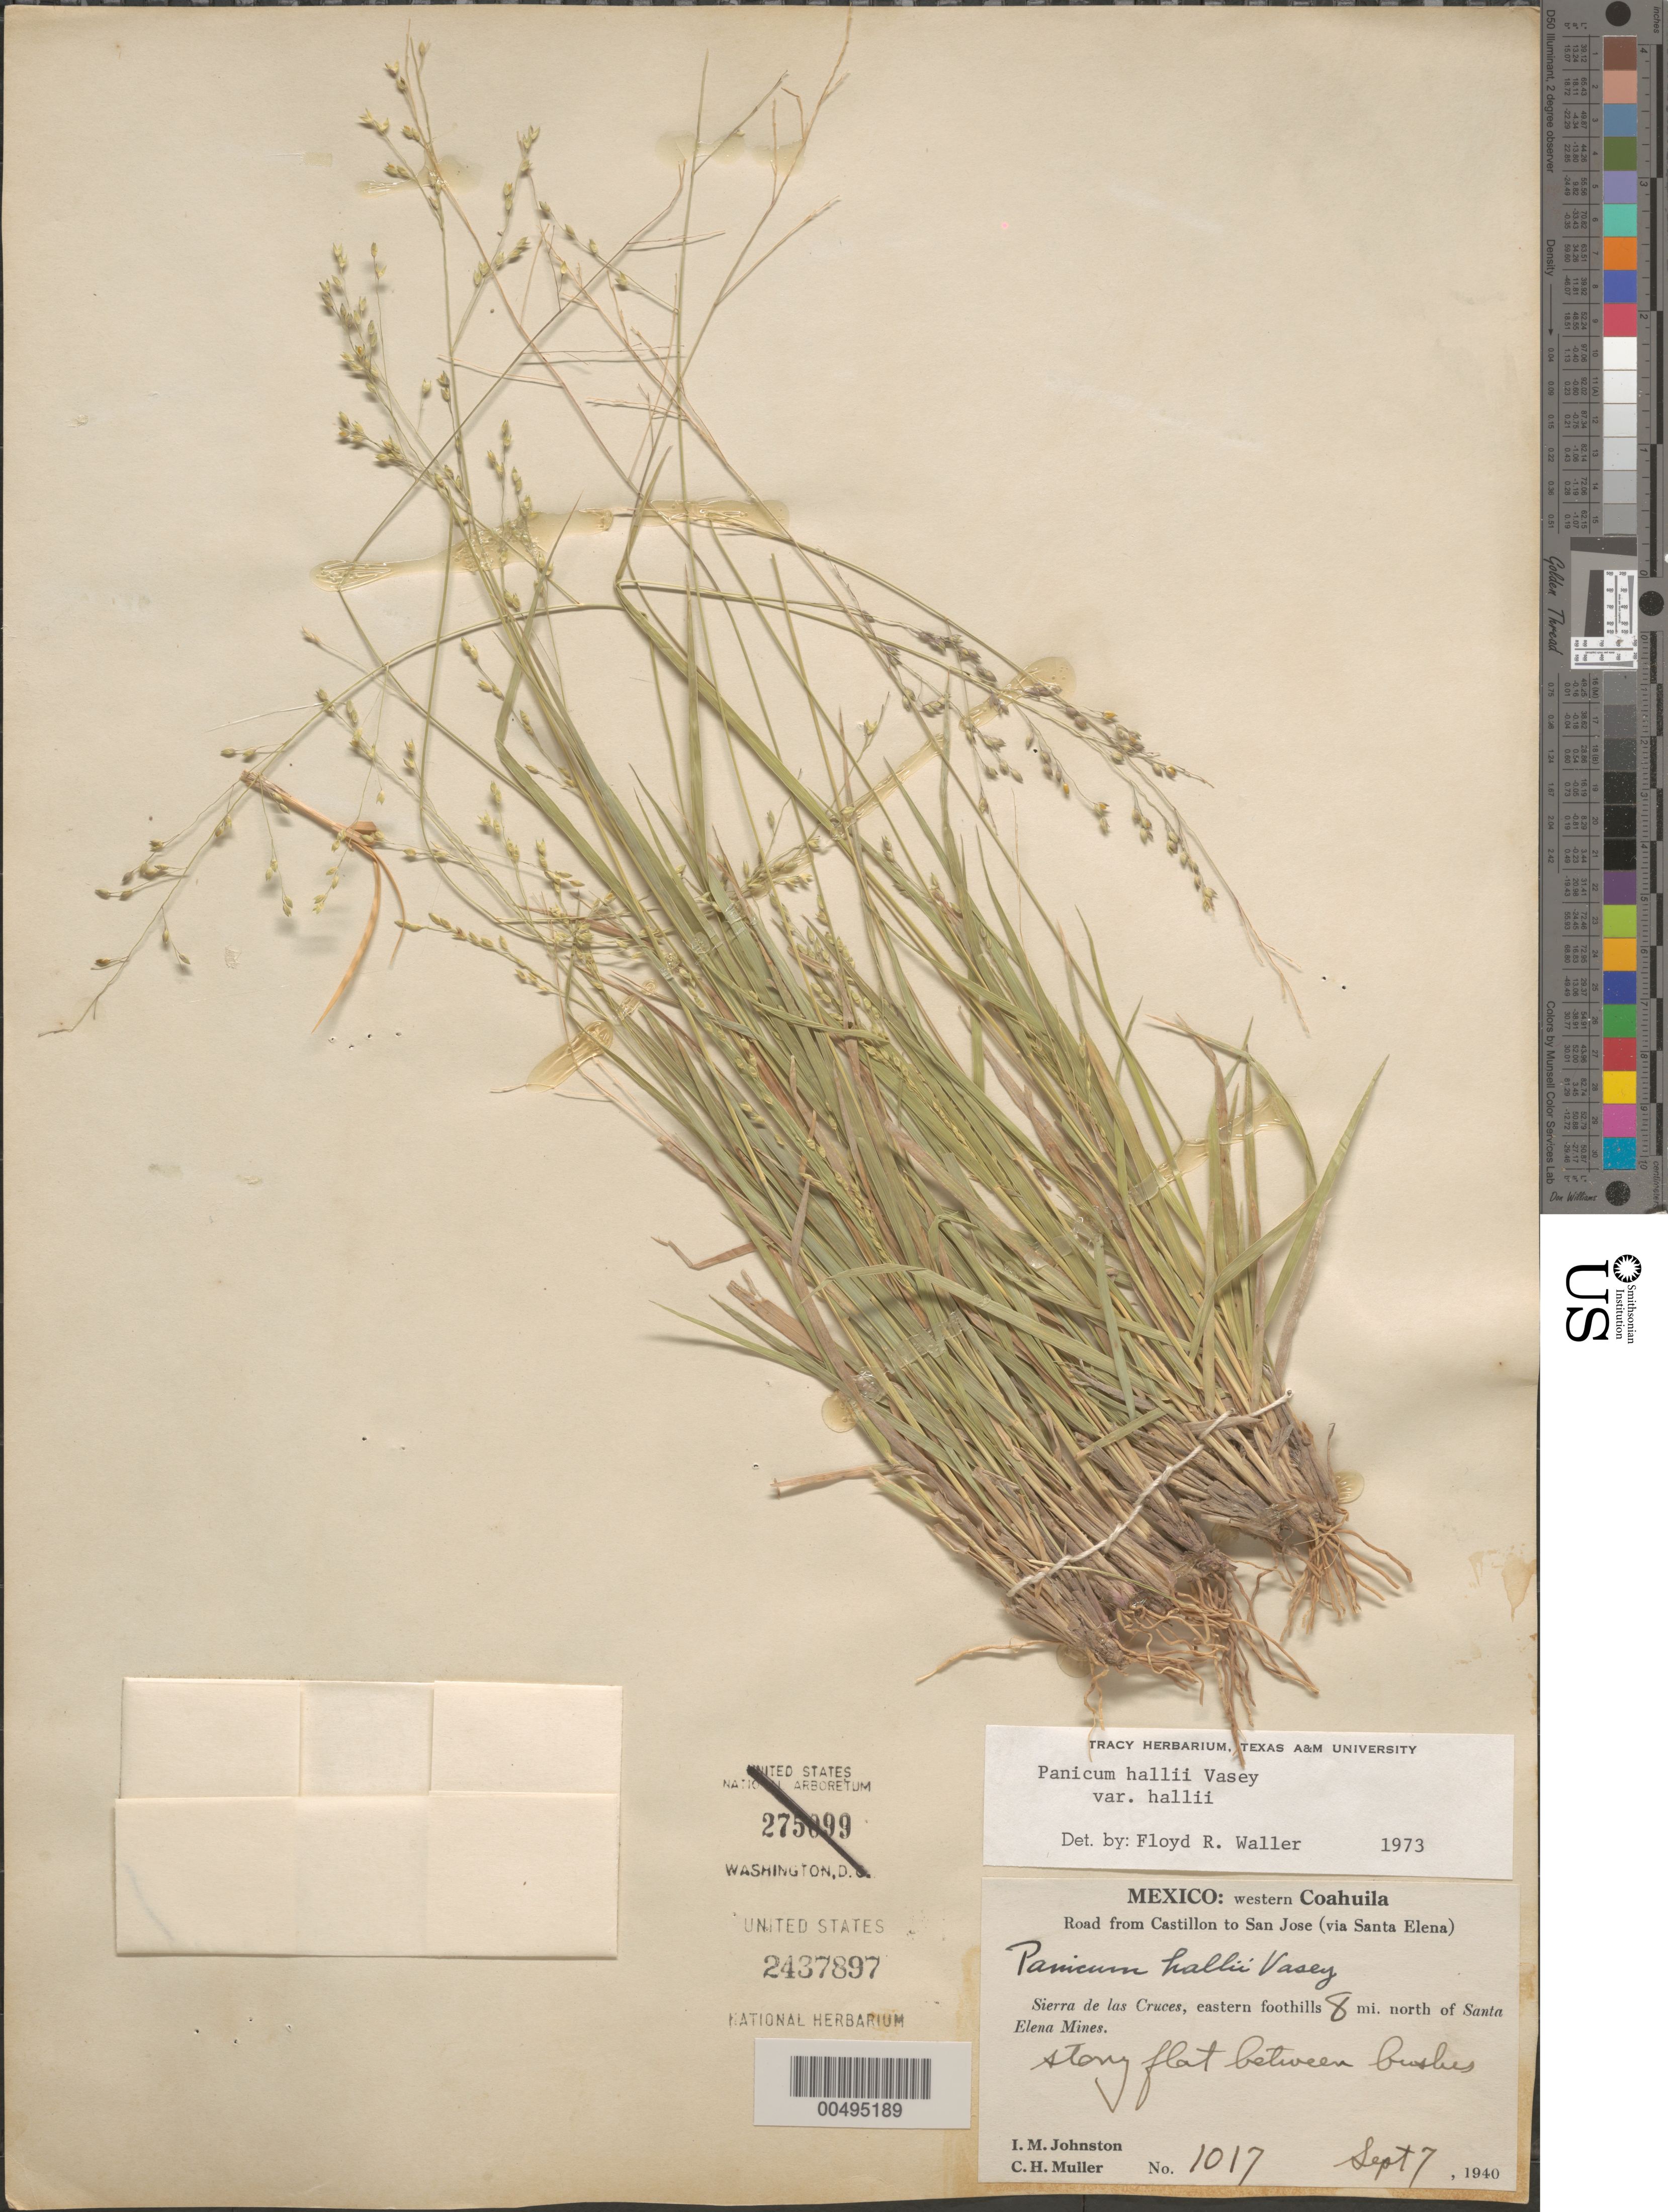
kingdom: Plantae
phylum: Tracheophyta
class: Liliopsida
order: Poales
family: Poaceae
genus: Panicum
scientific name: Panicum hallii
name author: Vasey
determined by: Waller, F. R.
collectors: I.M. Johnston & C. H. Müller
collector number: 1017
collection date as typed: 7 Sep 1940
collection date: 1940-09-07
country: Mexico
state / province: Coahuila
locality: W Coahuila, rd from Castillon to San Jose (via Santa Elena), Sierra de las Cruces, E foothills 8 mi N of Santa Elena Mines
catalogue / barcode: US 2437897